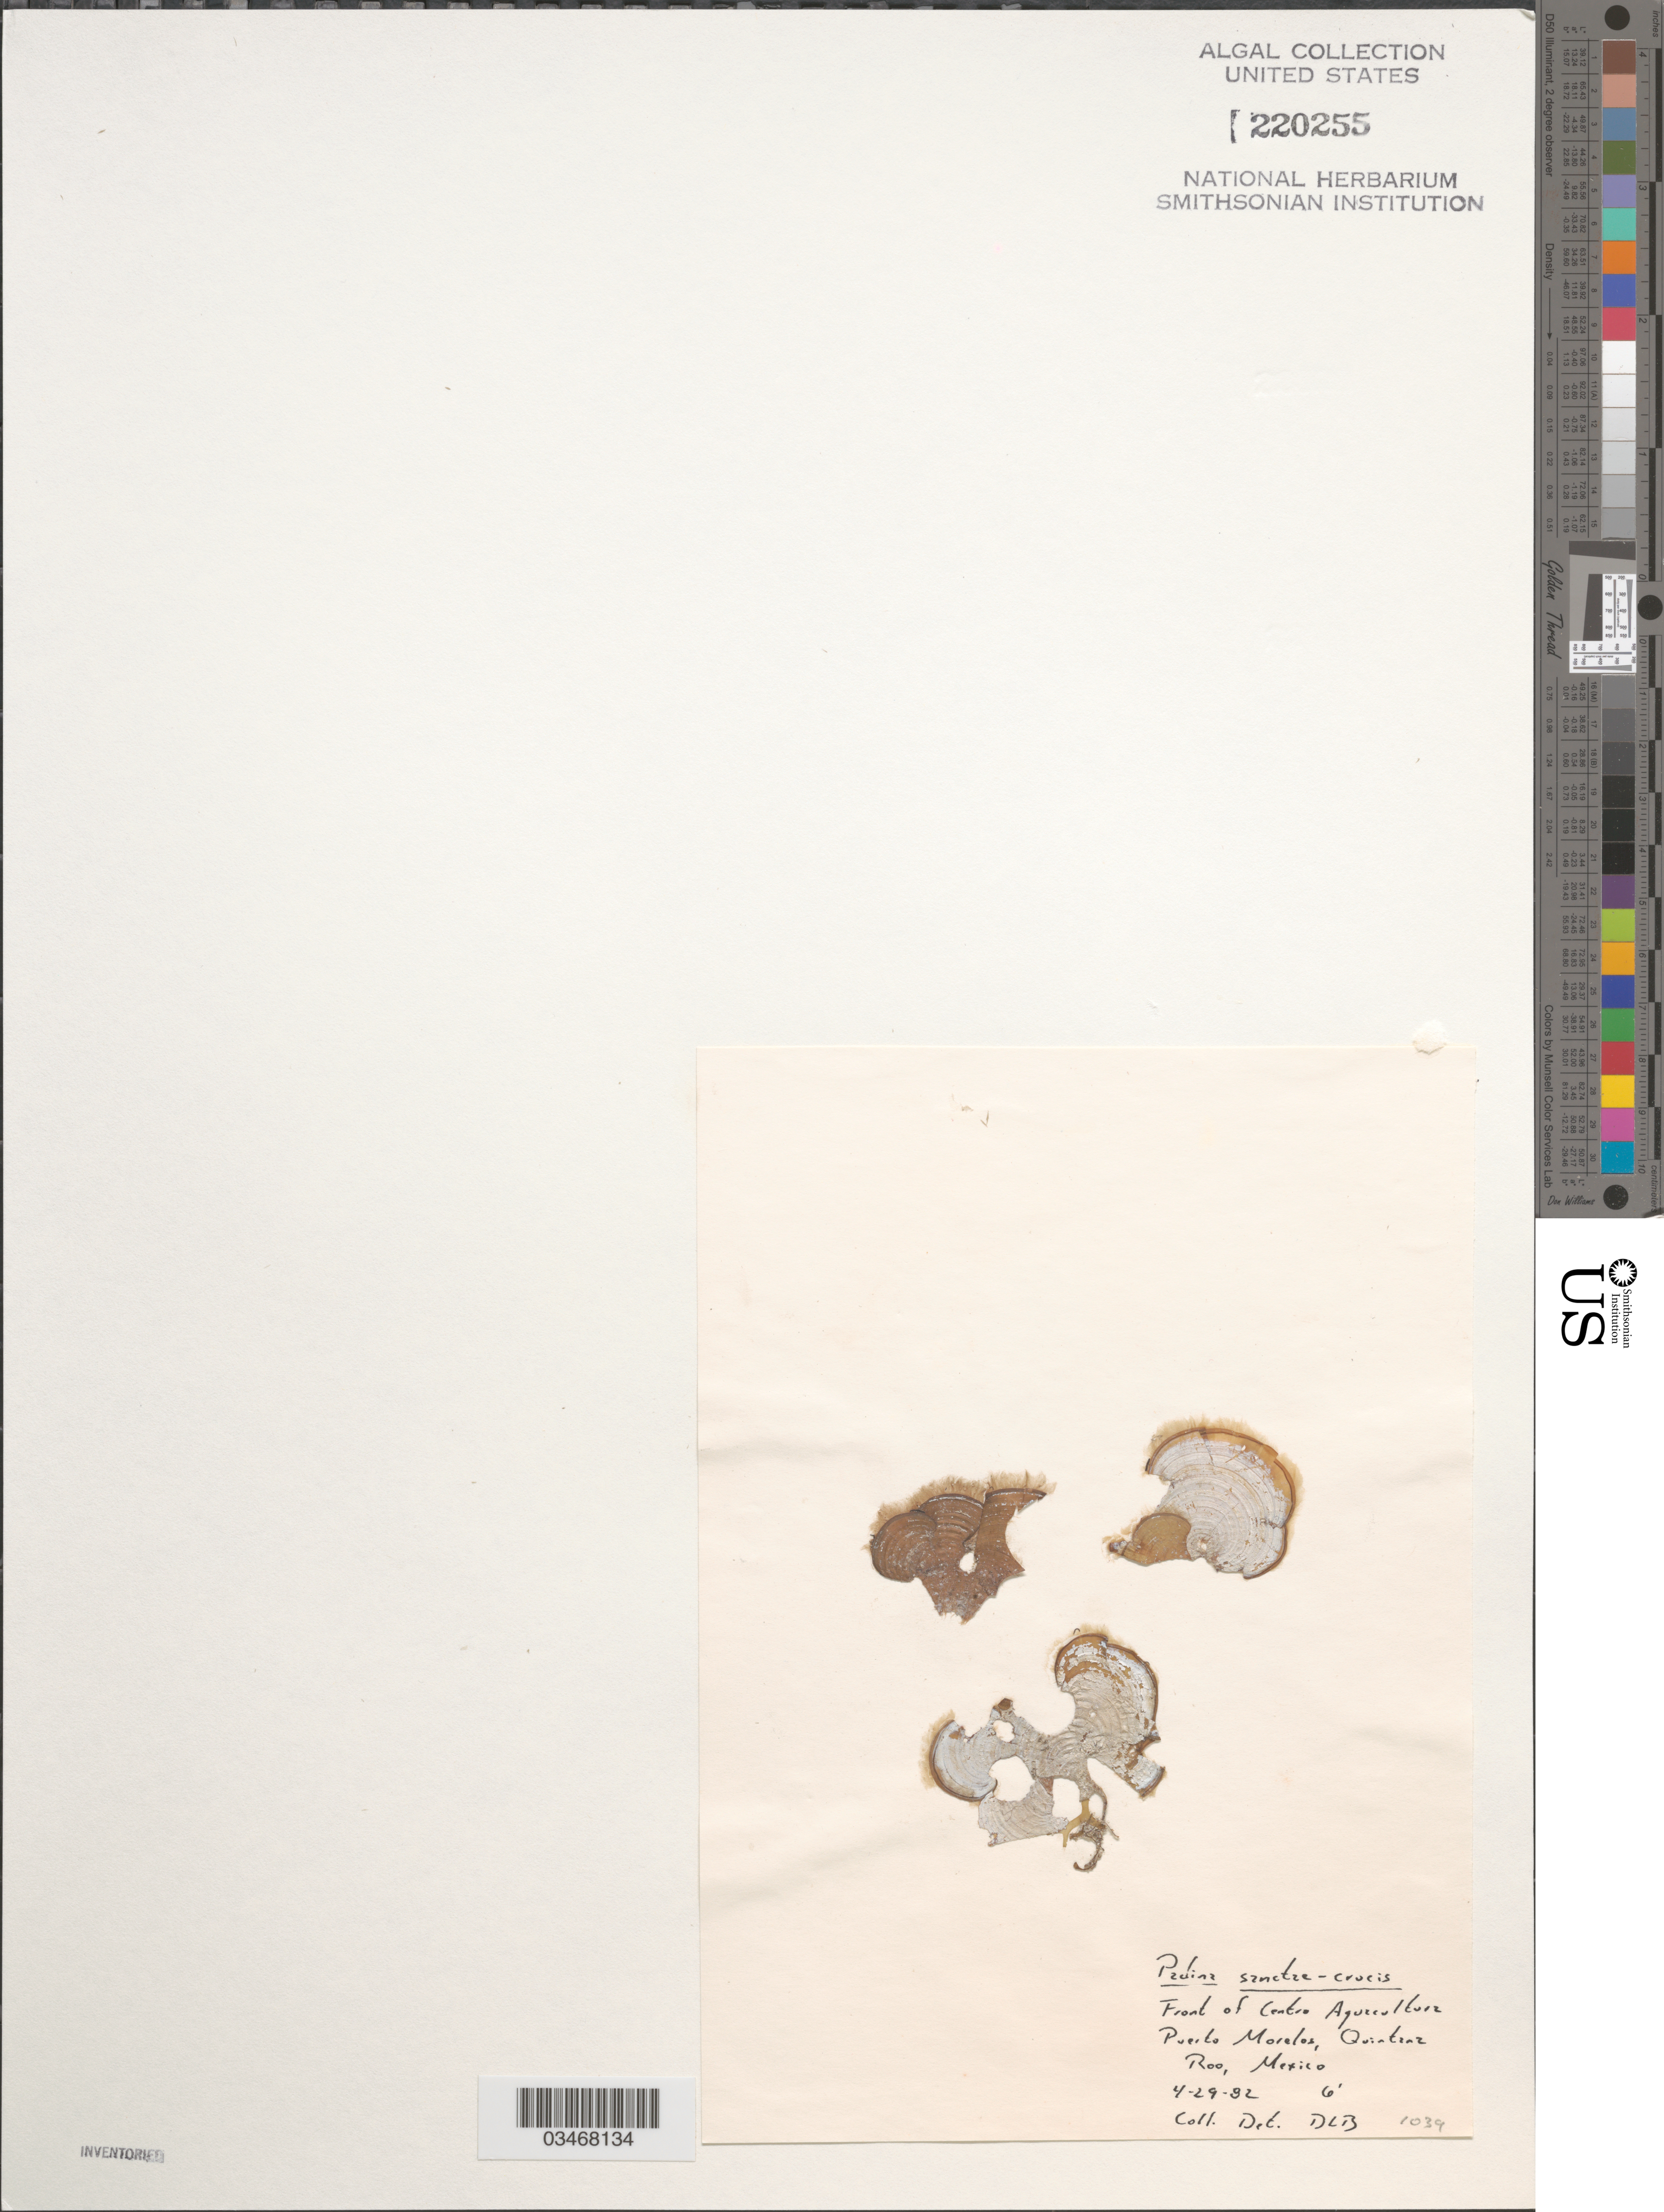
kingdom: Chromista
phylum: Ochrophyta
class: Phaeophyceae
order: Dictyotales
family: Dictyotaceae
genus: Padina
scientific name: Padina sanctae-crucis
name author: Børgesen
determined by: Ballantine, D. L.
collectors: D.L. Ballantine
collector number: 1039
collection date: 1982-04-29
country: Mexico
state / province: Quintana Roo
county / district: Puerto Morelos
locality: Front of Centro Aquacultura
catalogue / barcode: US 220255